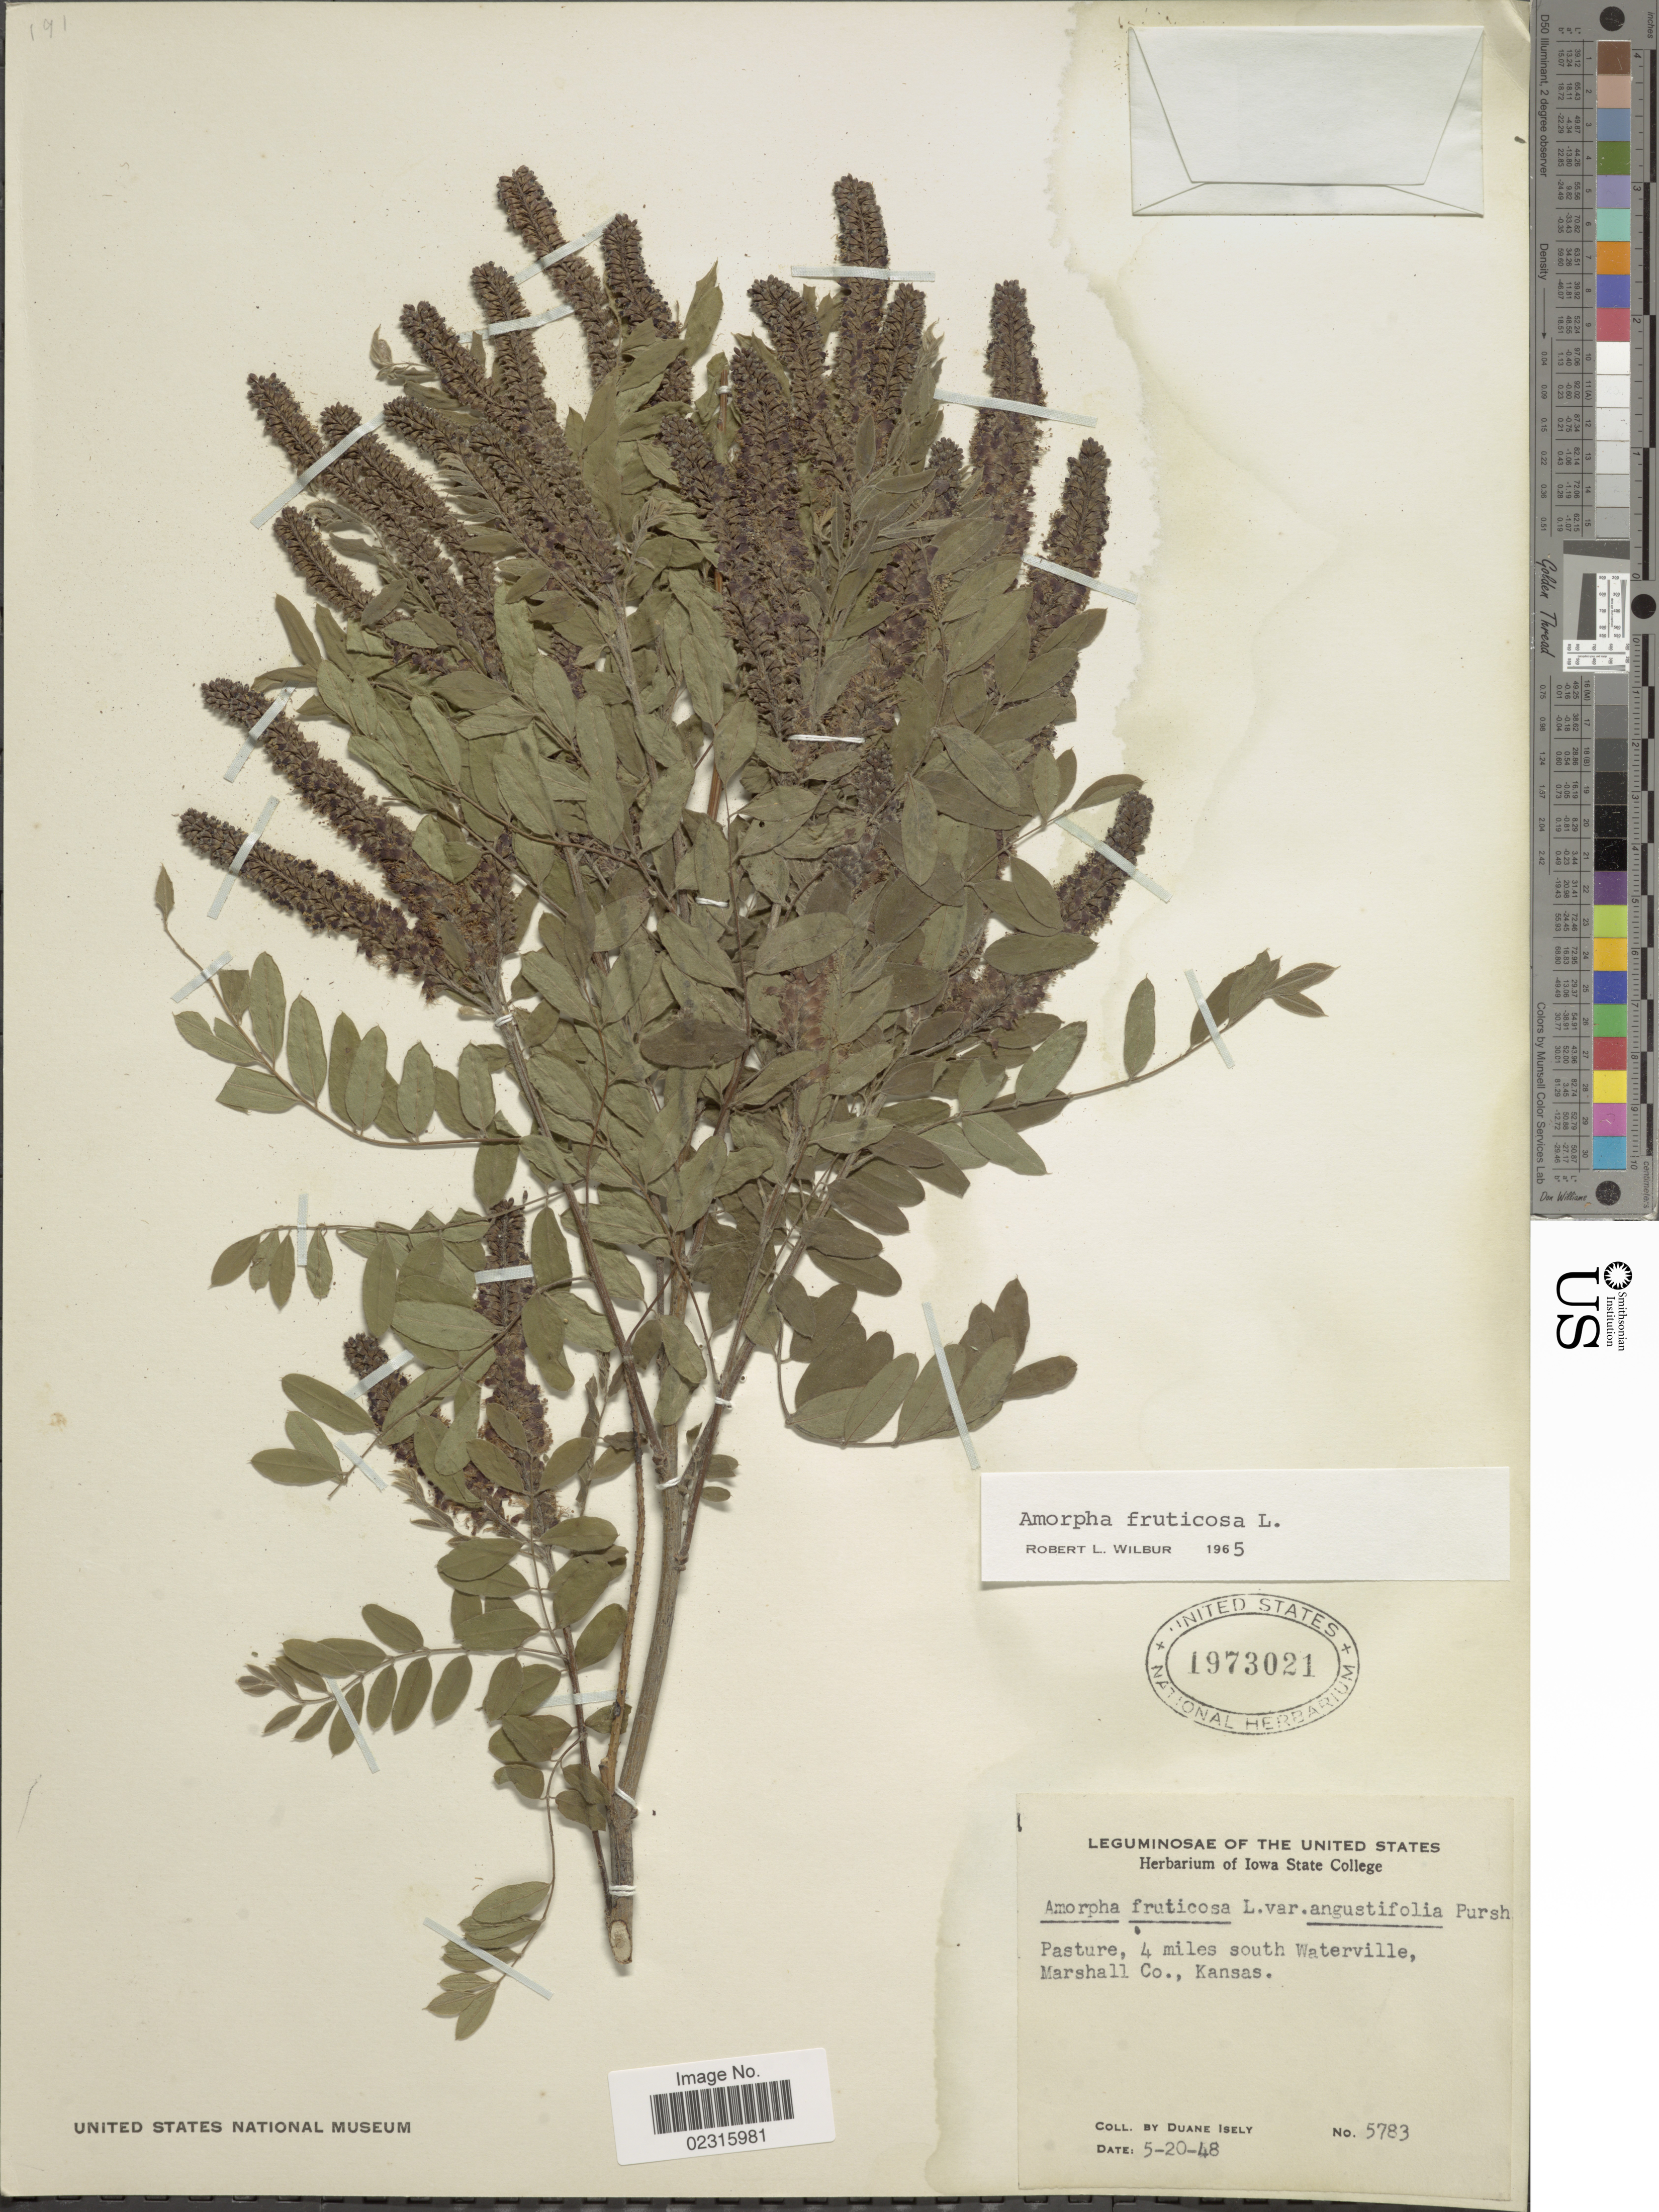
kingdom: Plantae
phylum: Tracheophyta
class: Magnoliopsida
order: Fabales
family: Fabaceae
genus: Amorpha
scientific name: Amorpha fruticosa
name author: L.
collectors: D. Isely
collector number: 5783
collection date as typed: Transcribed d/m/y: 20/5/48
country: United States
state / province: Kansas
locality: Pasture, 4 miles south Wateville, Marshall Co.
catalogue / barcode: US 1973021